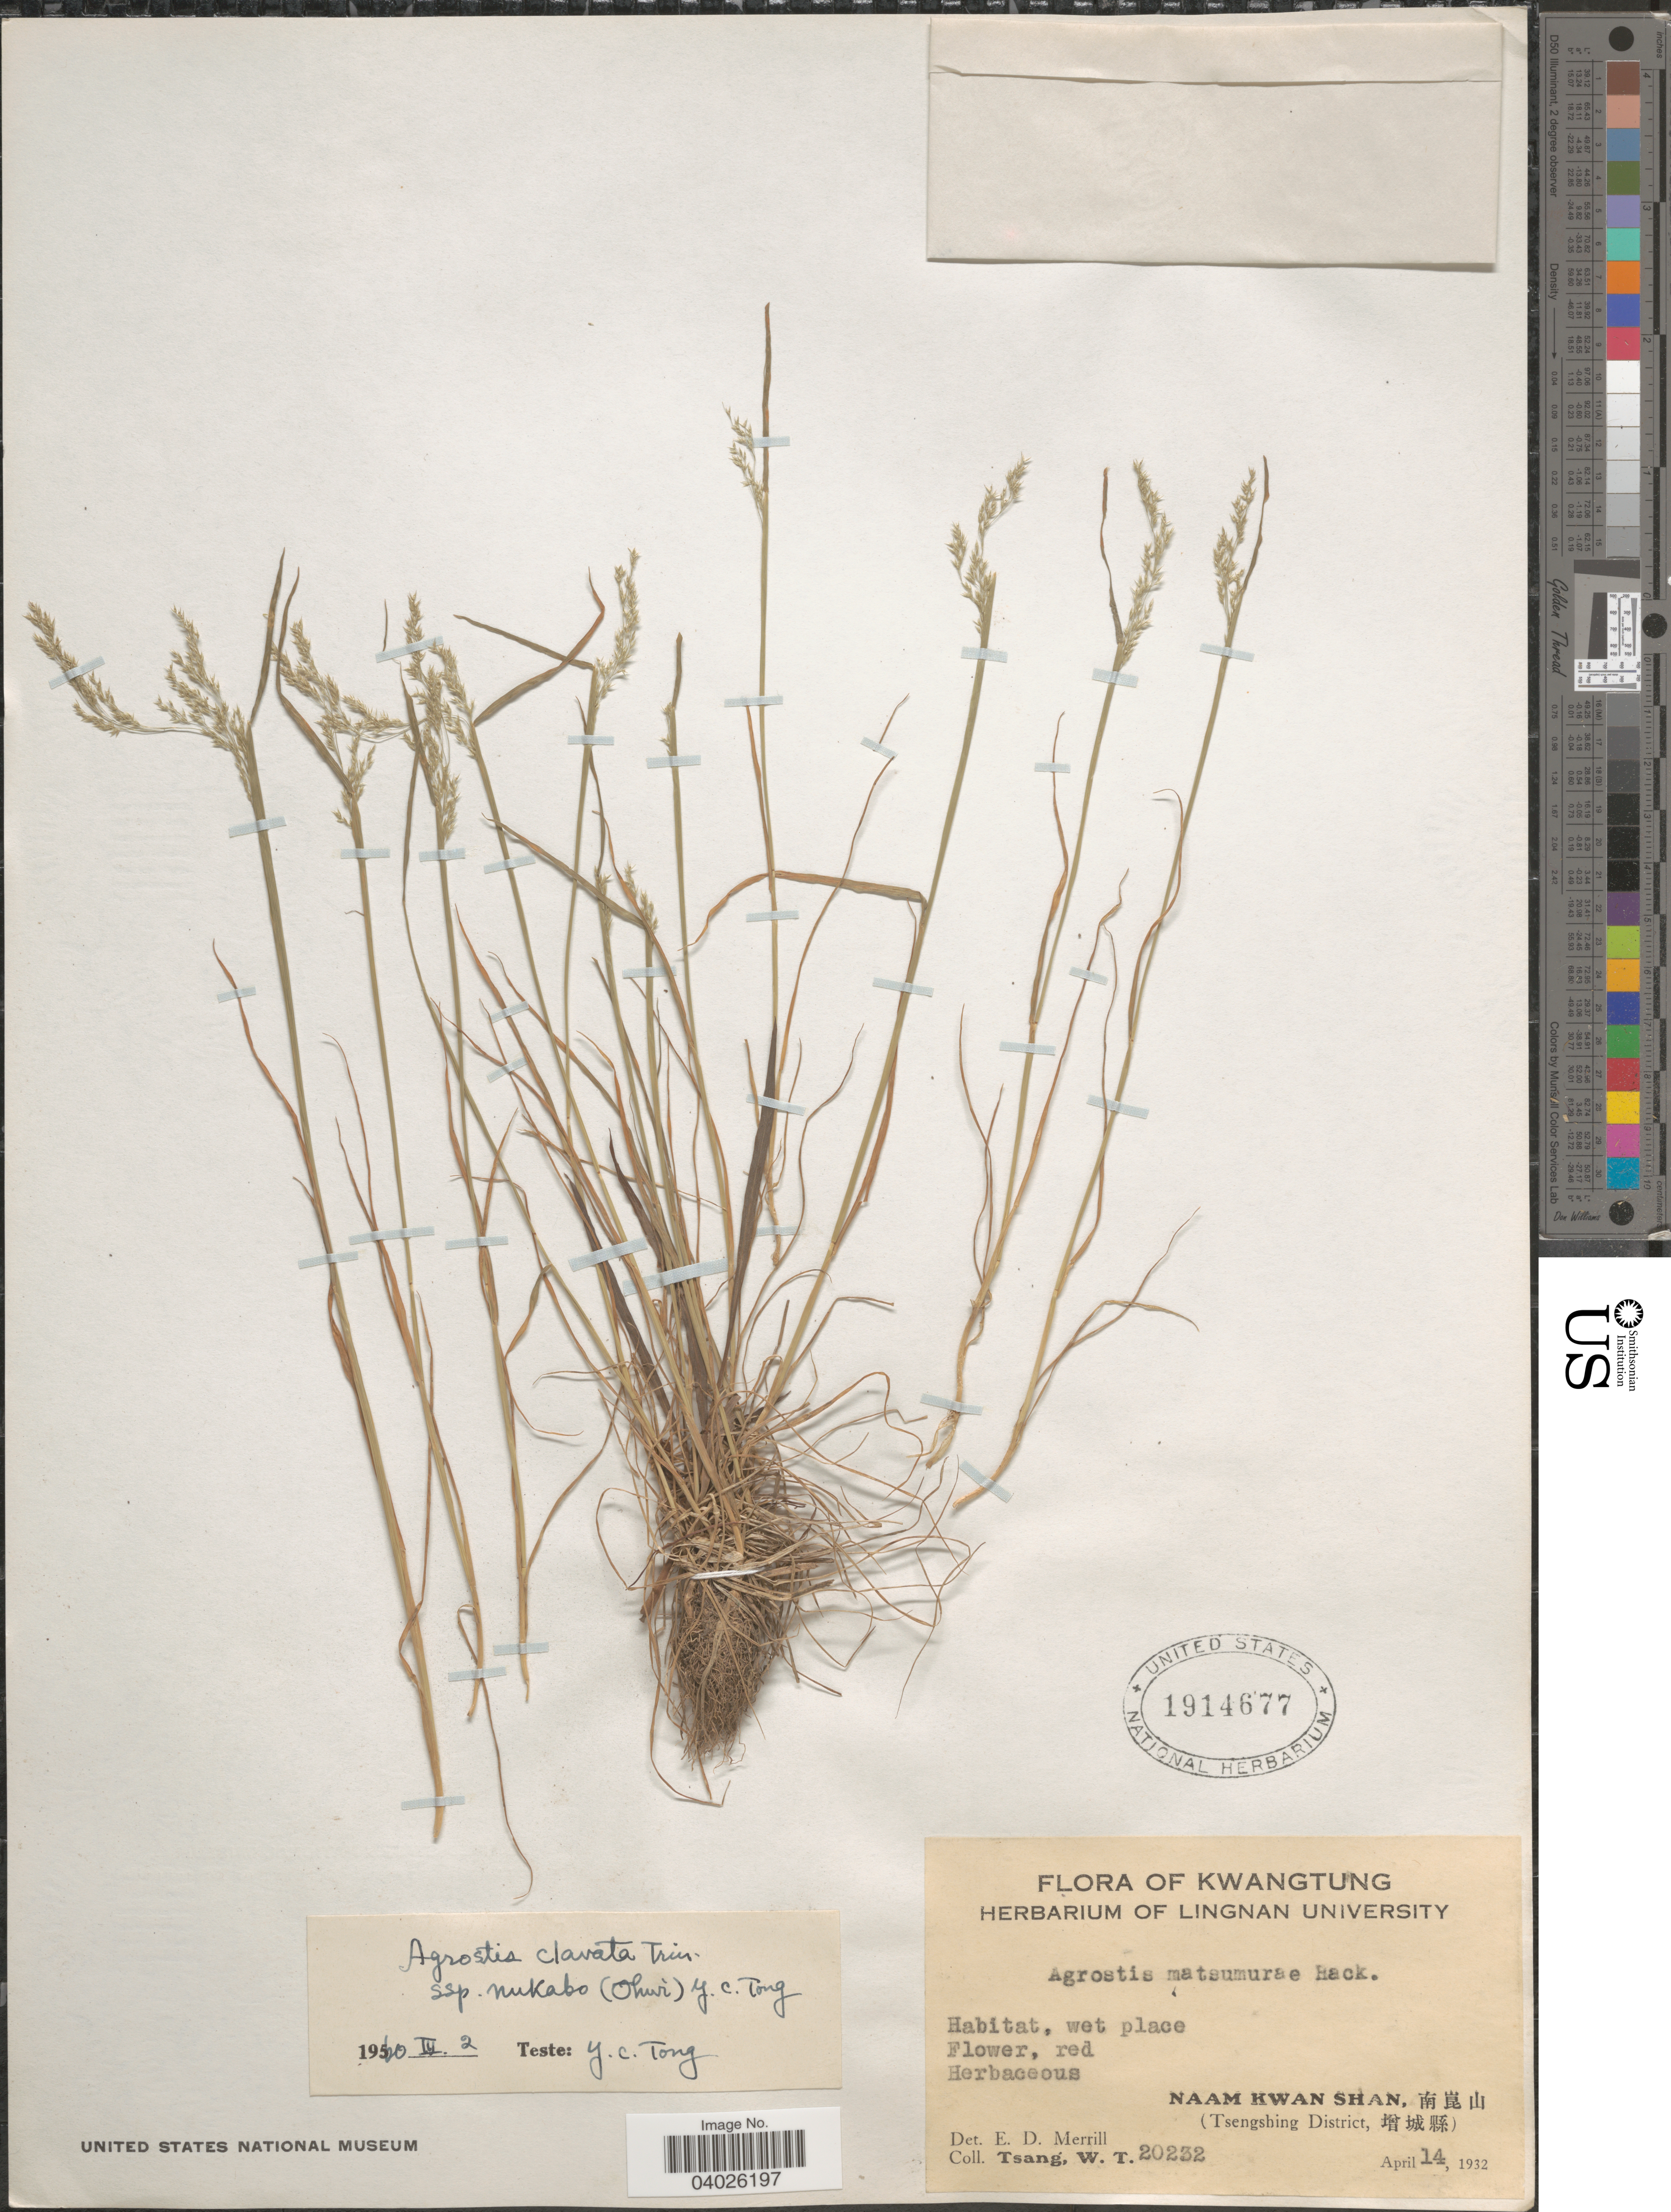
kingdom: Plantae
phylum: Tracheophyta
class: Liliopsida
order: Poales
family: Poaceae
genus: Agrostis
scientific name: Agrostis clavata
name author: Trin.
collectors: W. T. Tsang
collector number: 20232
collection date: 1932-04-14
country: China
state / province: Guangdong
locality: Kwangtung. Naam Kwan Shan, X. (Tsengshing District, X).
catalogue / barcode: US 1914677